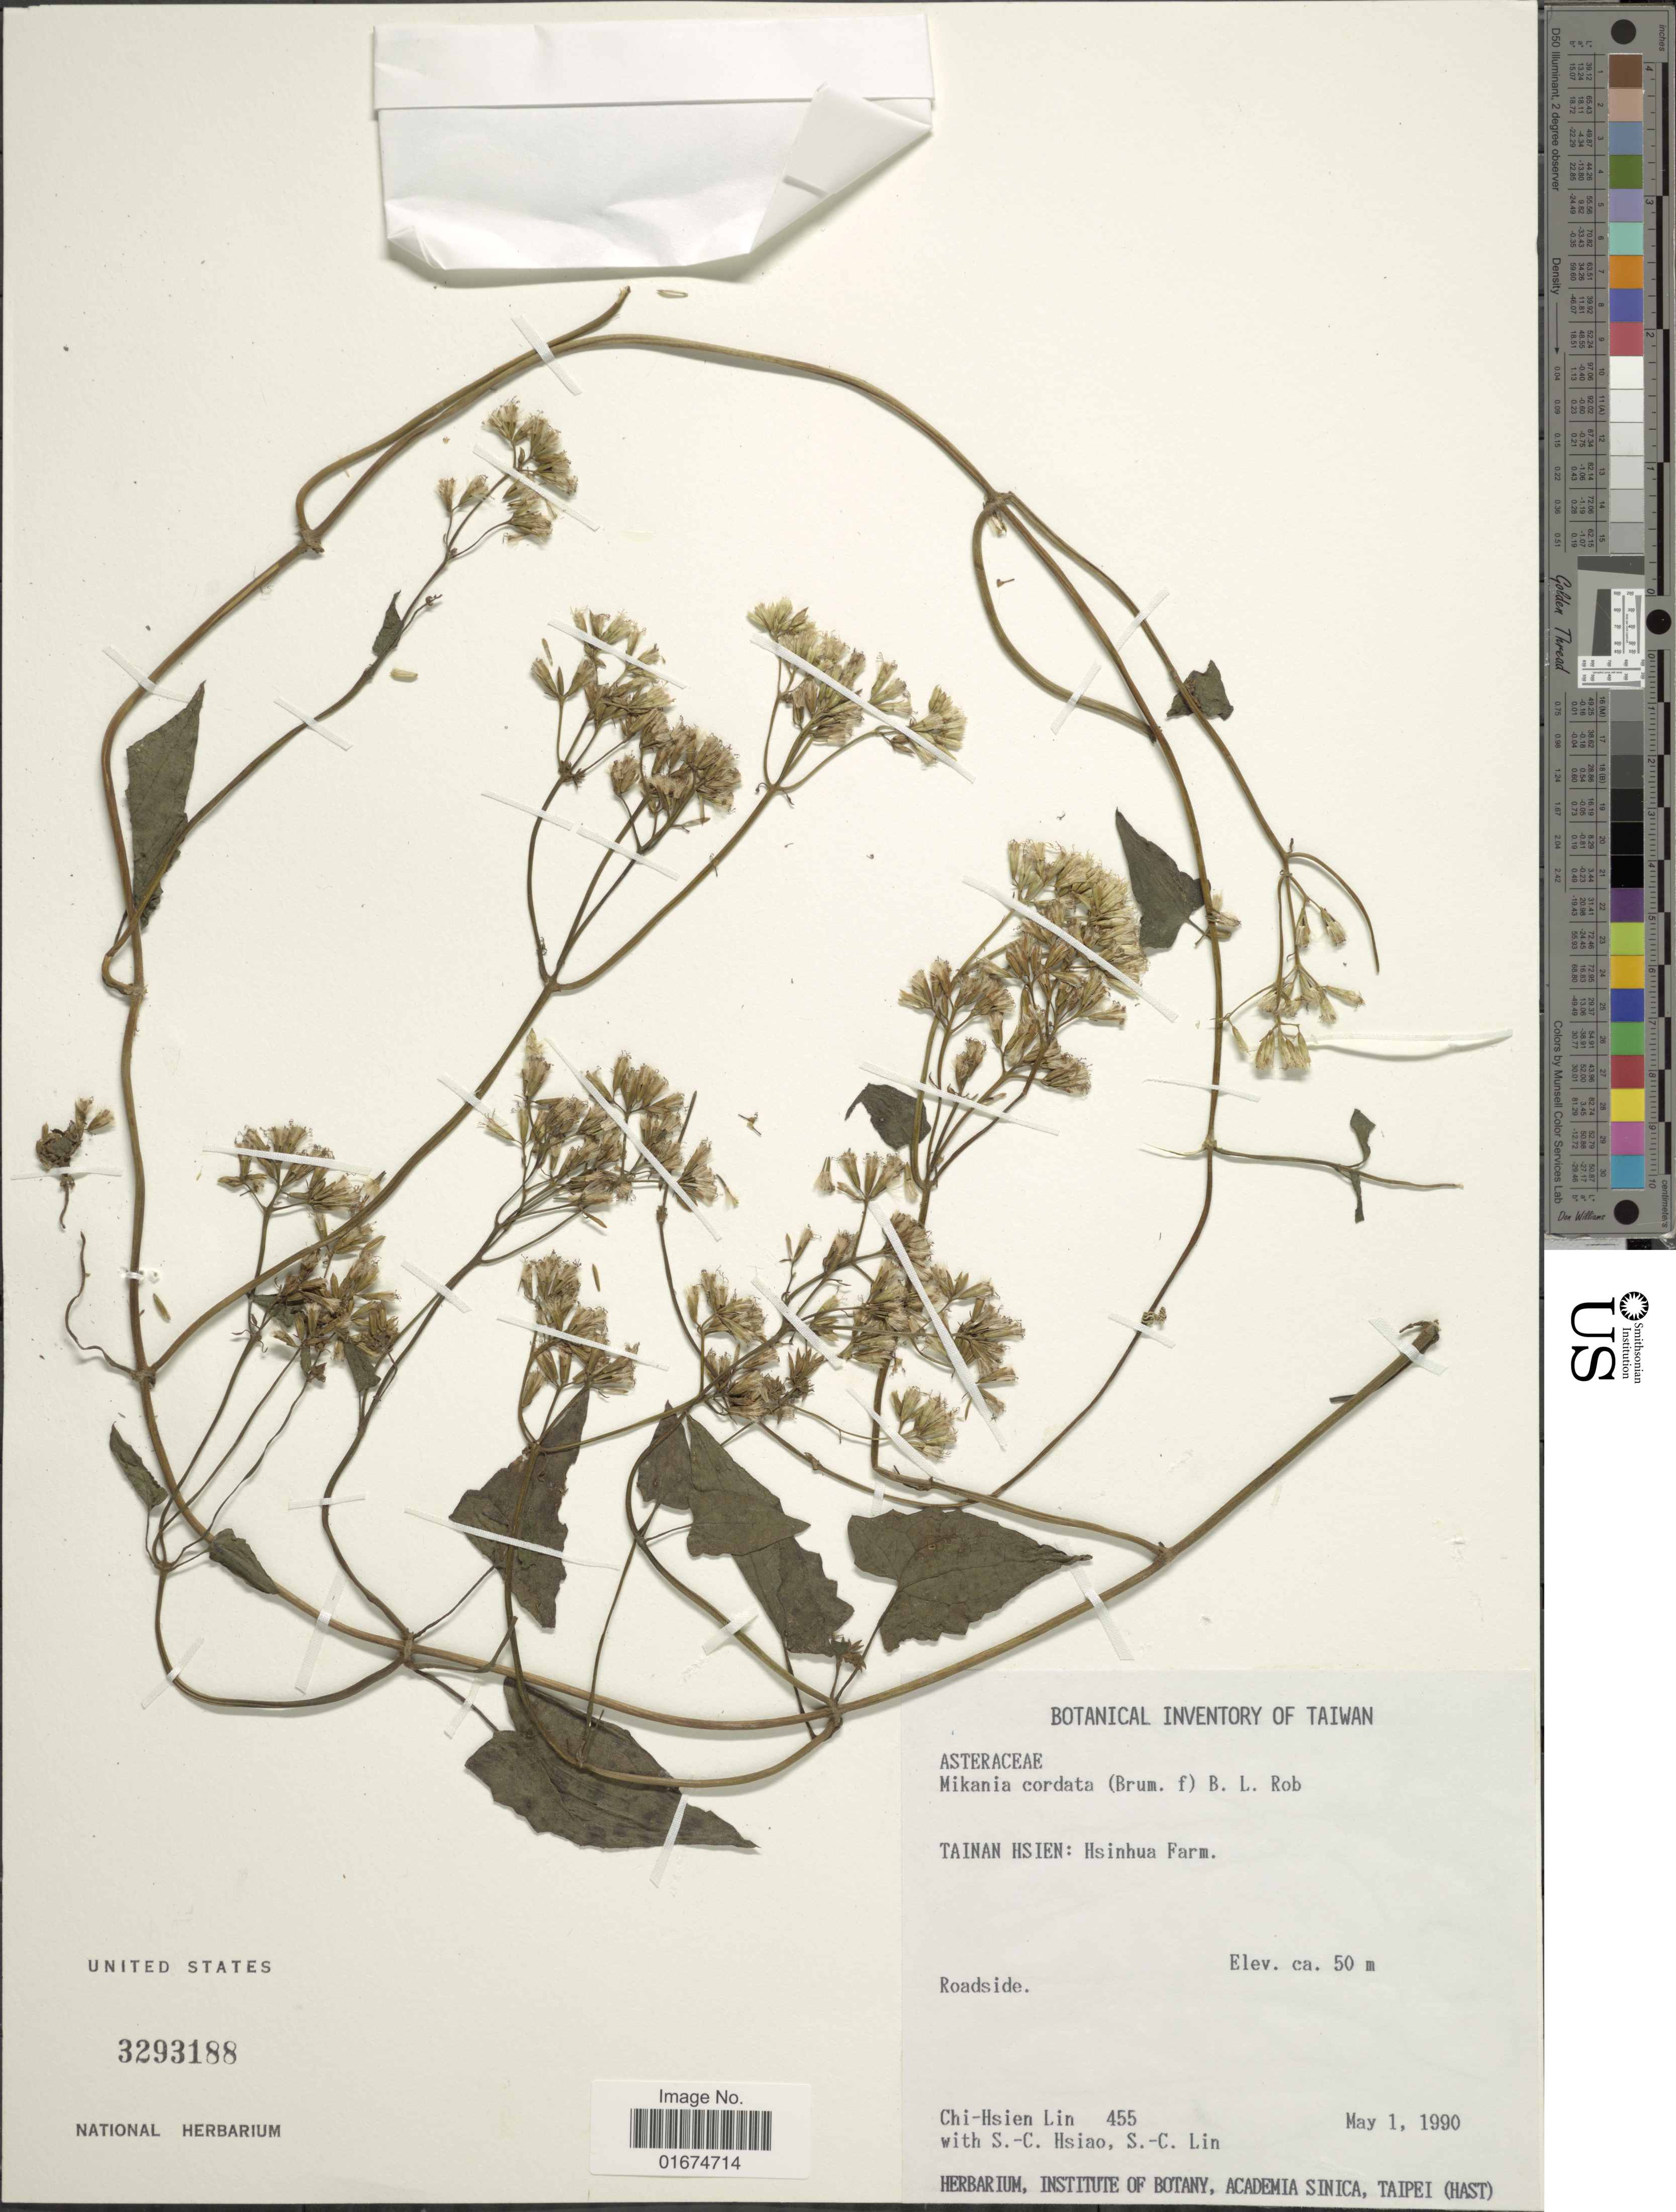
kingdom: Plantae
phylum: Tracheophyta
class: Magnoliopsida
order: Asterales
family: Asteraceae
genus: Mikania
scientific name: Mikania cordata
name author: (Burm. f.) B.L. Rob.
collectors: C. Lin, S. Hsiao & S. Lin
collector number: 455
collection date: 1990-05-01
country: Taiwan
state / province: Tainan City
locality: Tainan Hsien: Hsinhua Farm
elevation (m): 50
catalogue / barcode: US 3293188